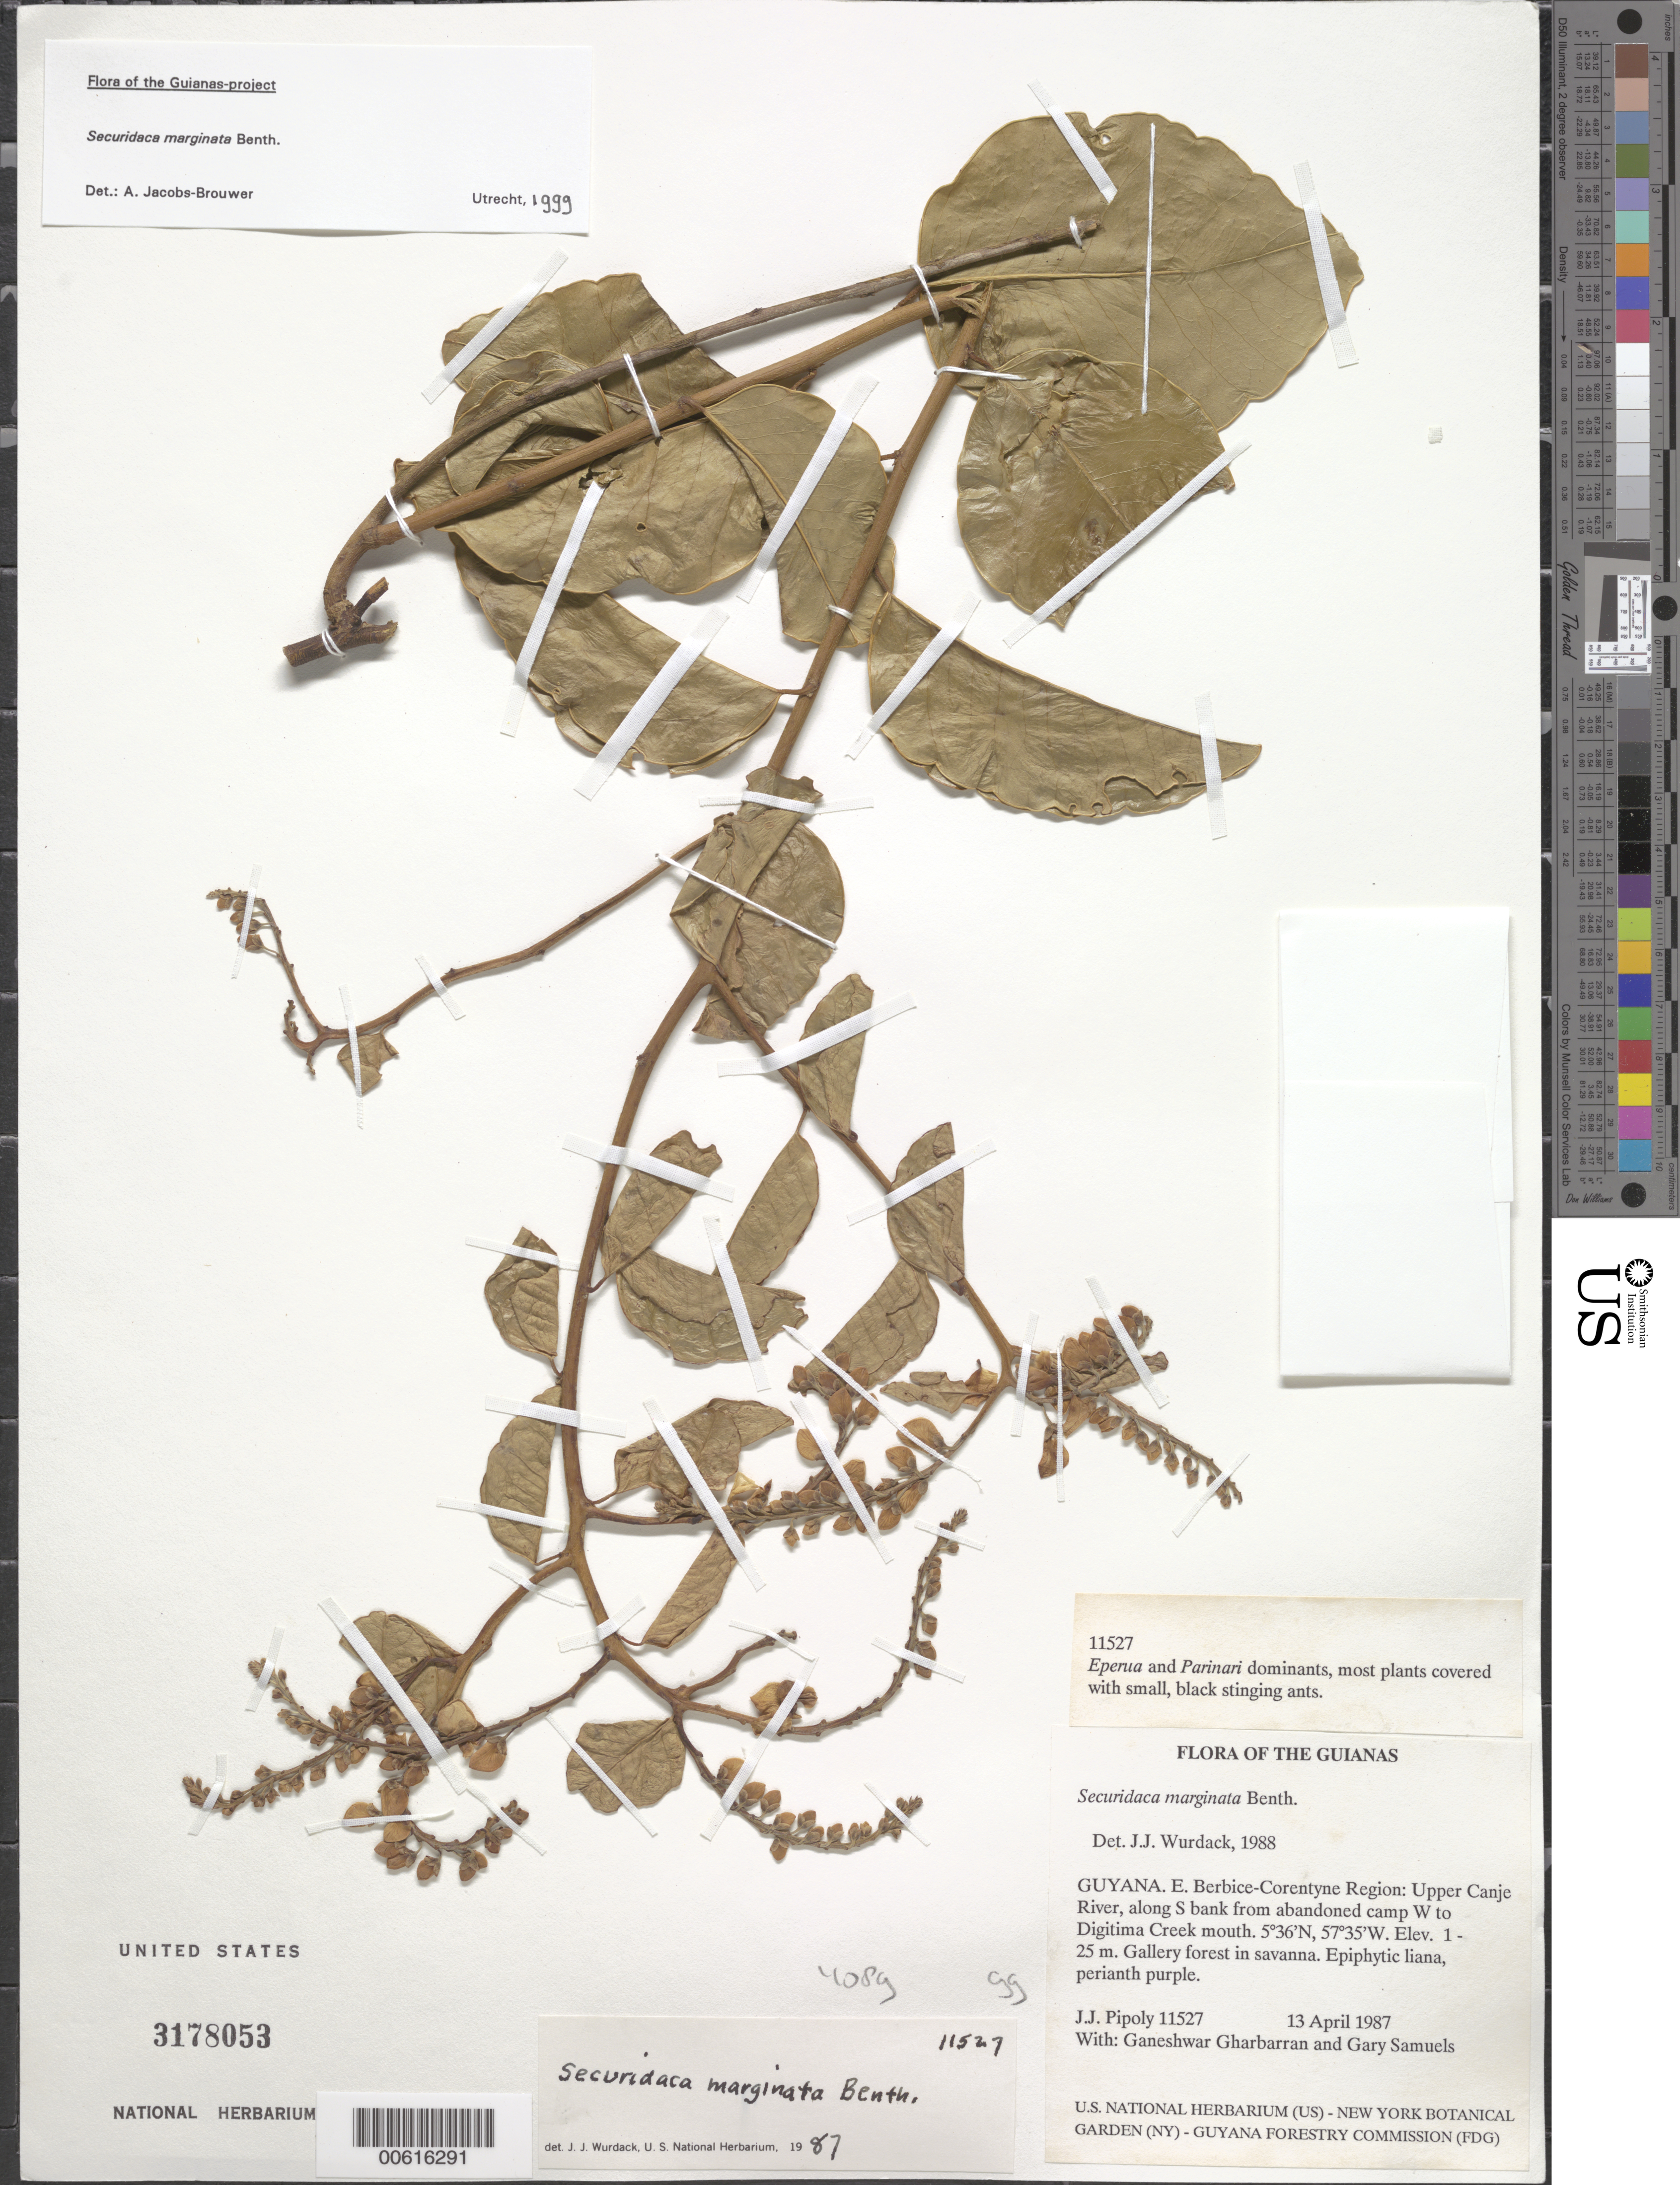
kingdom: Plantae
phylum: Tracheophyta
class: Magnoliopsida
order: Fabales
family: Polygalaceae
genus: Securidaca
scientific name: Securidaca marginata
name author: Benth.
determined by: Jacobs-Brouwer, A.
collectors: J. J. Pipoly, G. Gharbarran & G. Samuels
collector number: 11527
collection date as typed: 13 April 1987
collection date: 1987-04-13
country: Guyana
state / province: E. Berbice-Corentyne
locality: Upper Canje River, S bank from abandoned Amerindian logging camp W to Digitima Cr. mouth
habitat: Gallery forest in savanna; Eperua and Parinari dominants, most plants covered with small, black, stinging ants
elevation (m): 1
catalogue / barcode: US 3178053